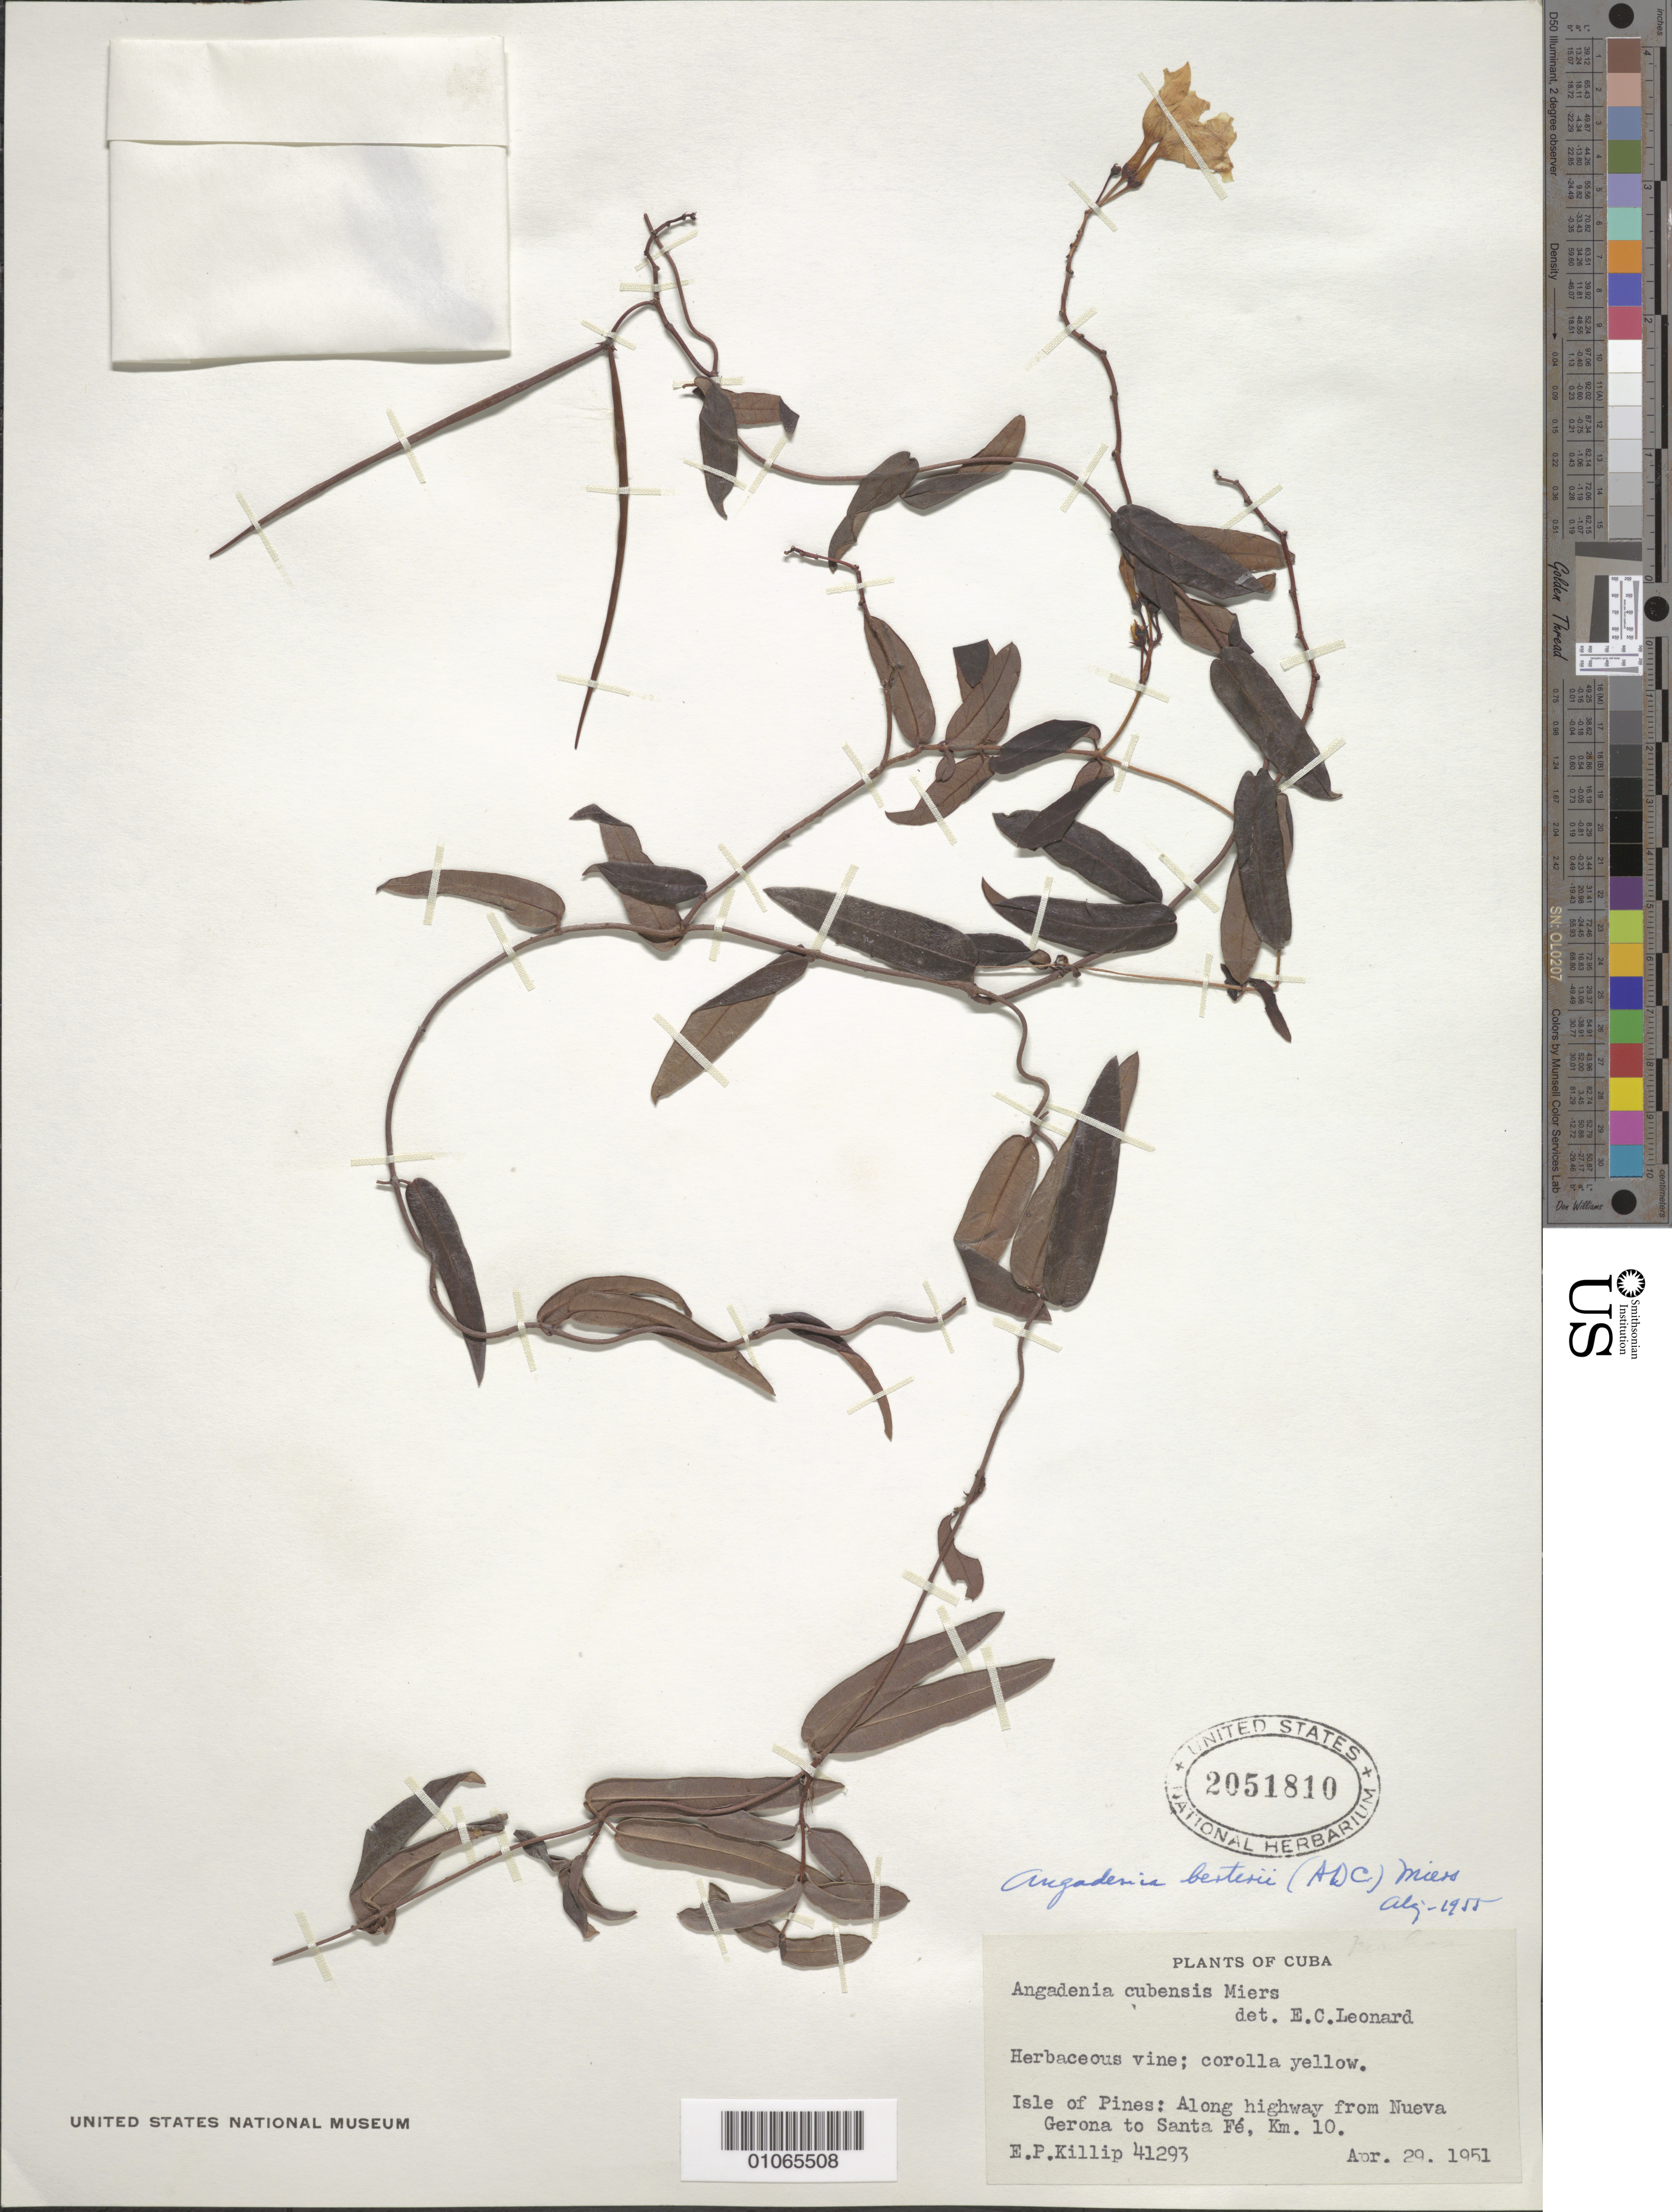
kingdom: Plantae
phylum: Tracheophyta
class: Magnoliopsida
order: Gentianales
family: Apocynaceae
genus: Angadenia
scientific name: Angadenia berteroi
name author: (A. DC.) Miers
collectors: E. P. Killip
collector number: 41293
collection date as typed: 29 Apr 1951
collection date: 1951-04-29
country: Cuba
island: Isla de la Juventud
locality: Isle of Pines: Along highway from Nueva Gerona to Santa Fe, Km 10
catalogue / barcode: US 2051810